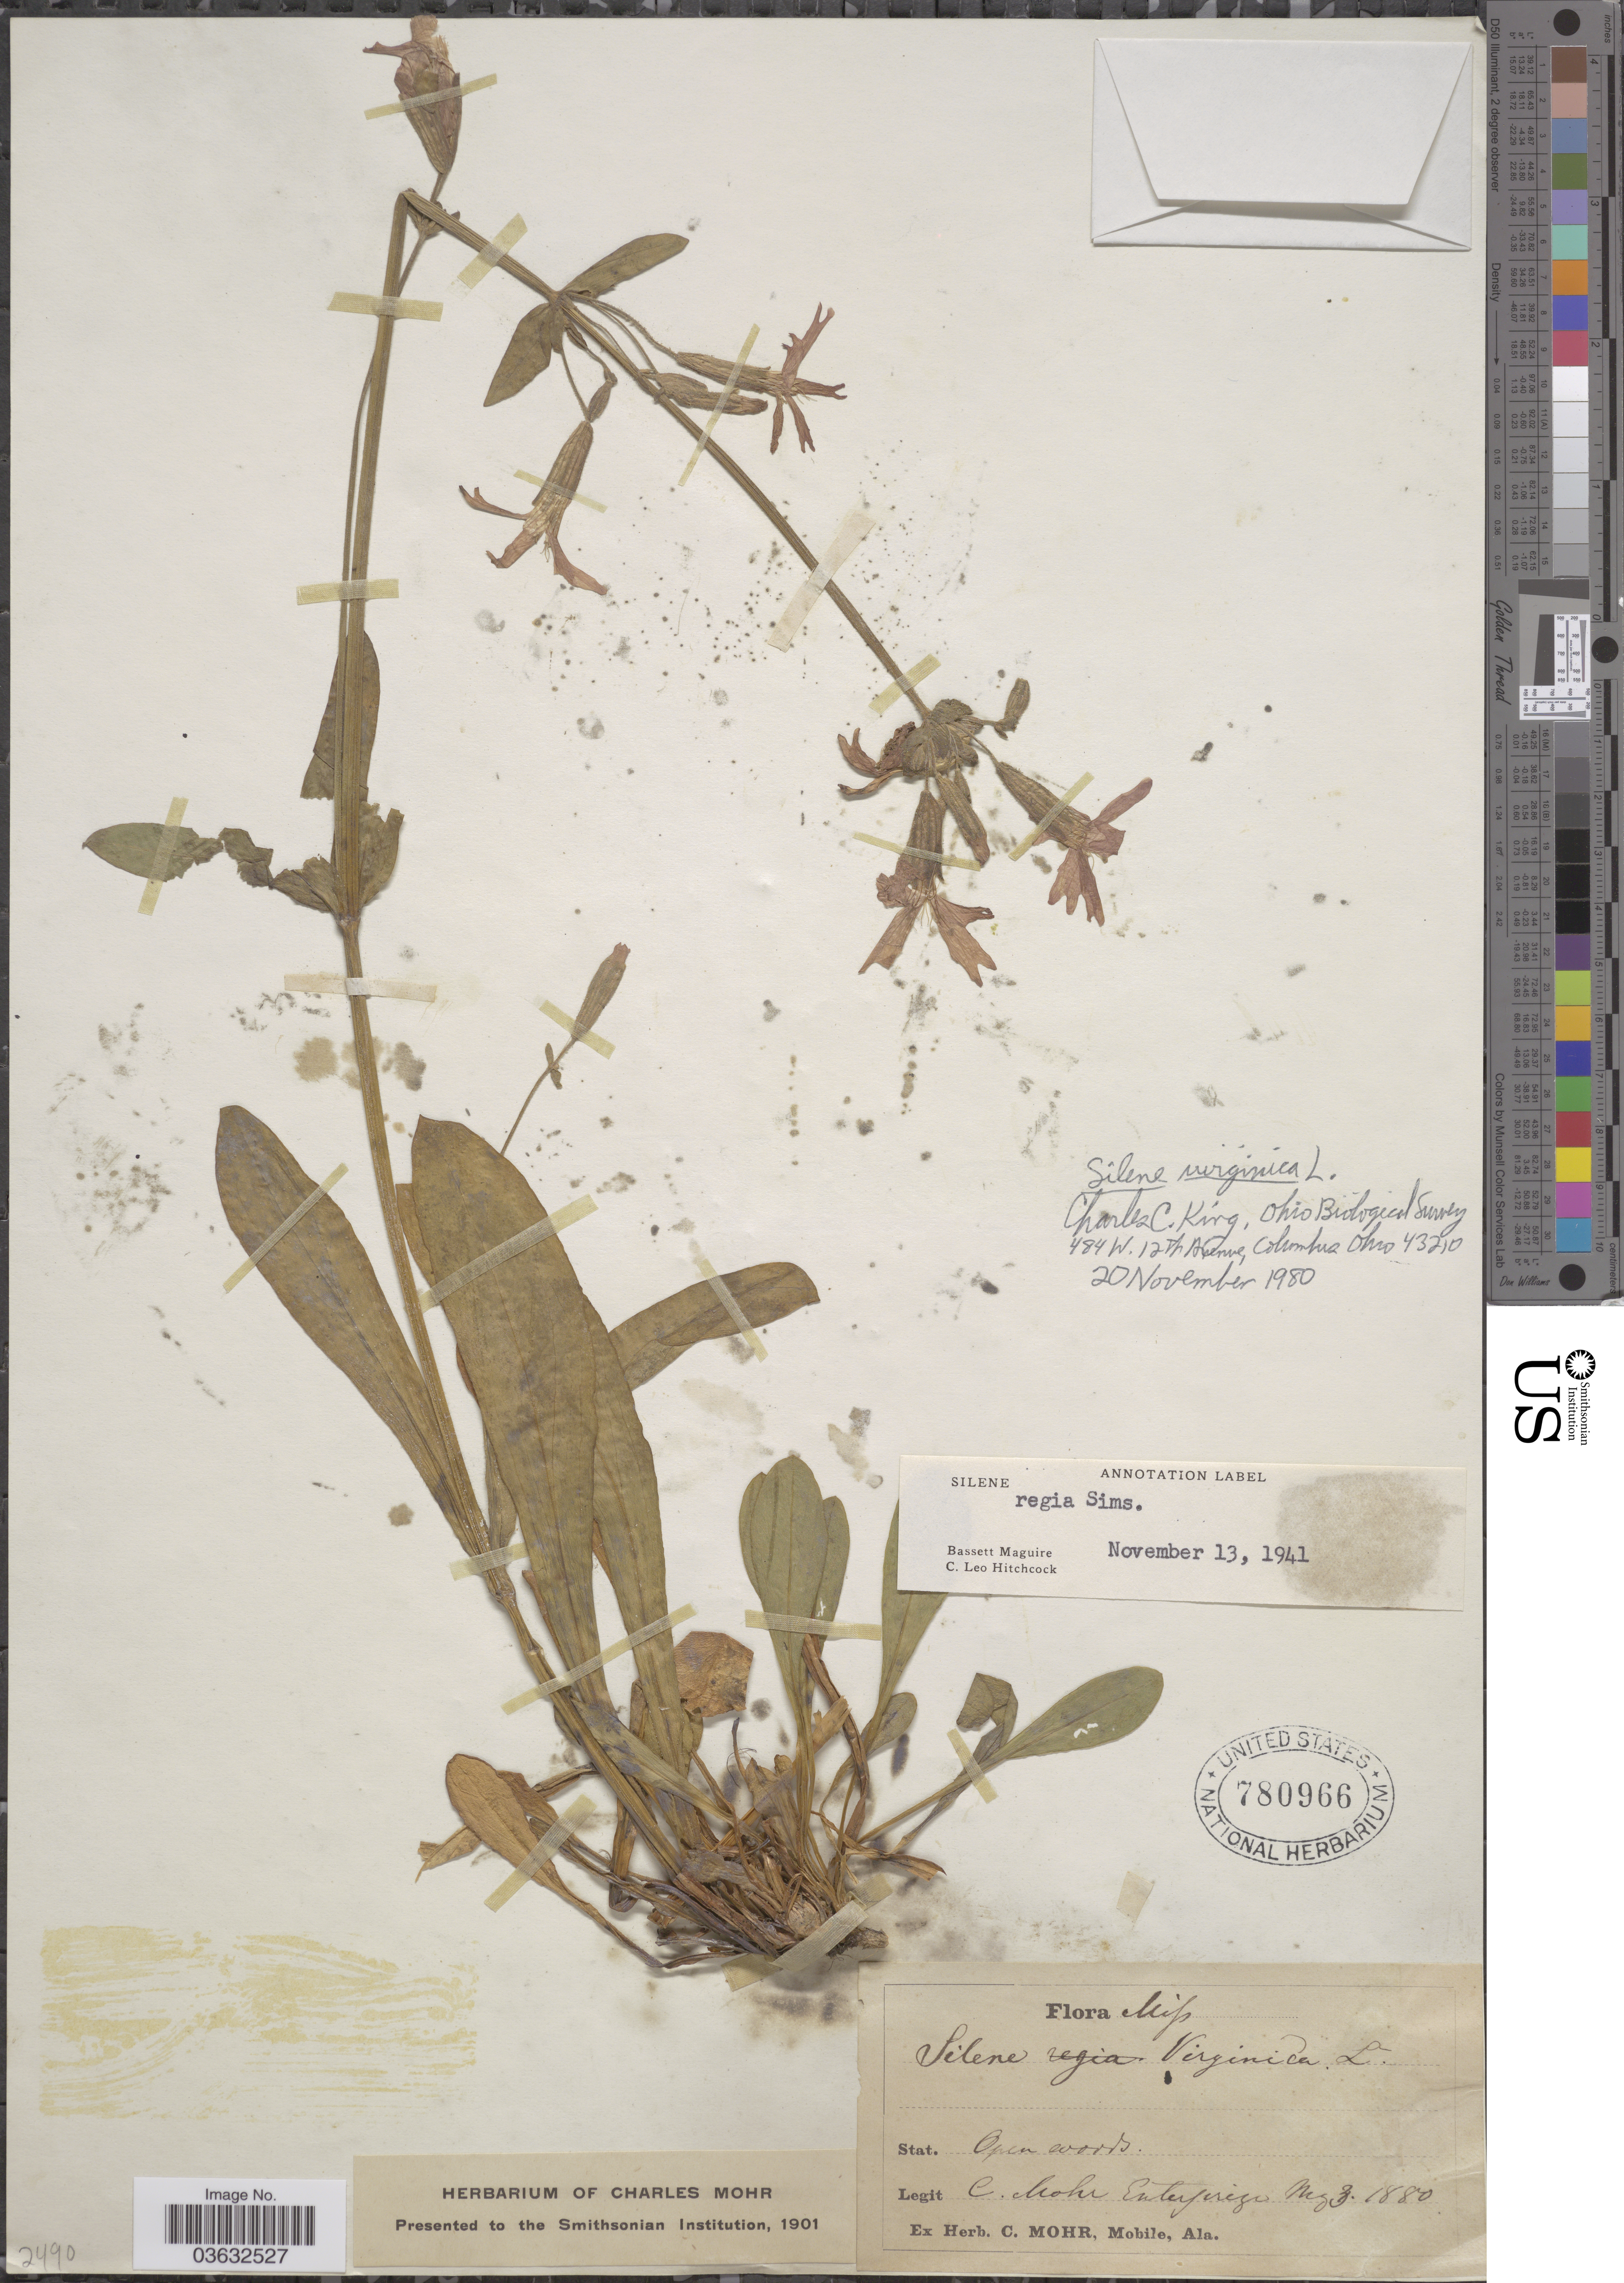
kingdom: Plantae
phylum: Tracheophyta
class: Magnoliopsida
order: Caryophyllales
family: Caryophyllaceae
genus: Silene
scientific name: Silene virginica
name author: L.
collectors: Mohr, C. T. (herbarium)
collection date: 1880-05-03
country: United States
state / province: Mississippi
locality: Enterprize.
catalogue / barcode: US 780966